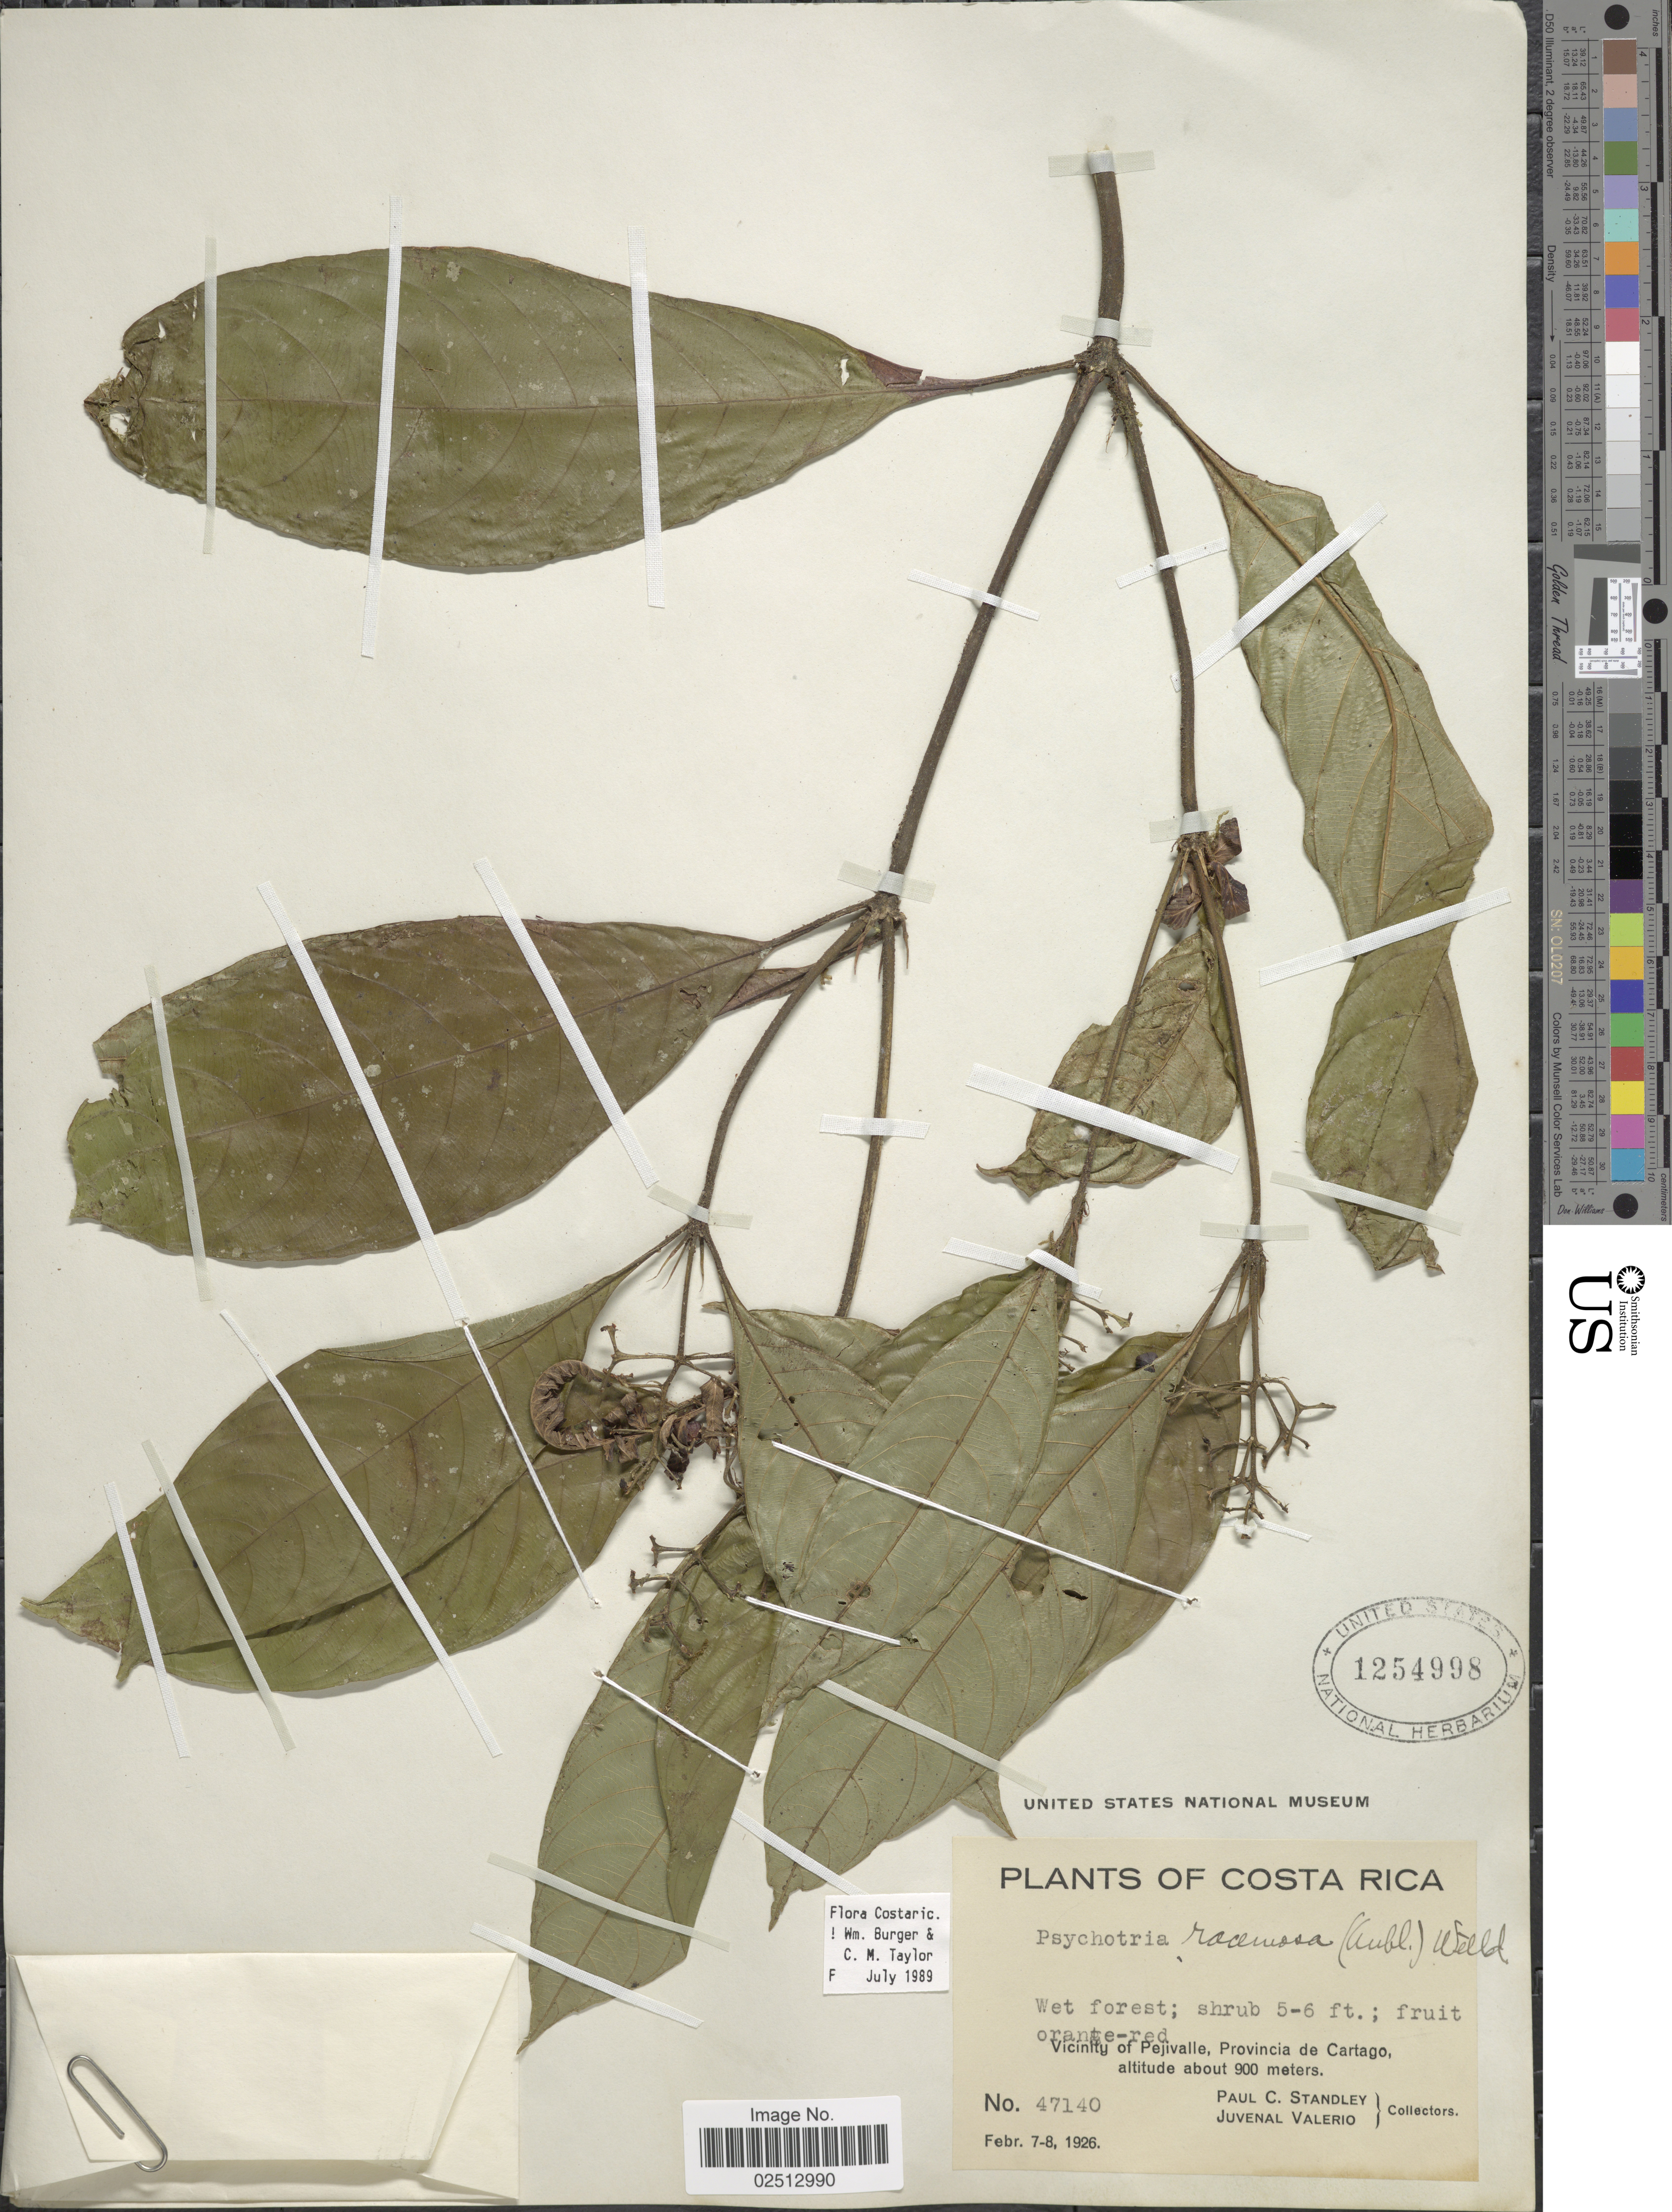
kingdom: Plantae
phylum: Tracheophyta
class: Magnoliopsida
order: Gentianales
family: Rubiaceae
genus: Psychotria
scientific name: Psychotria racemosa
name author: Rich.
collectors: P. C. Standley & J. Valerio R.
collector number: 47140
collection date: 1926-02-07/1926-02-08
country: Costa Rica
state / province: Cartago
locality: Vicinity of Pejivalle, Provincia de Cartago.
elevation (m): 900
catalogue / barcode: US 1254998